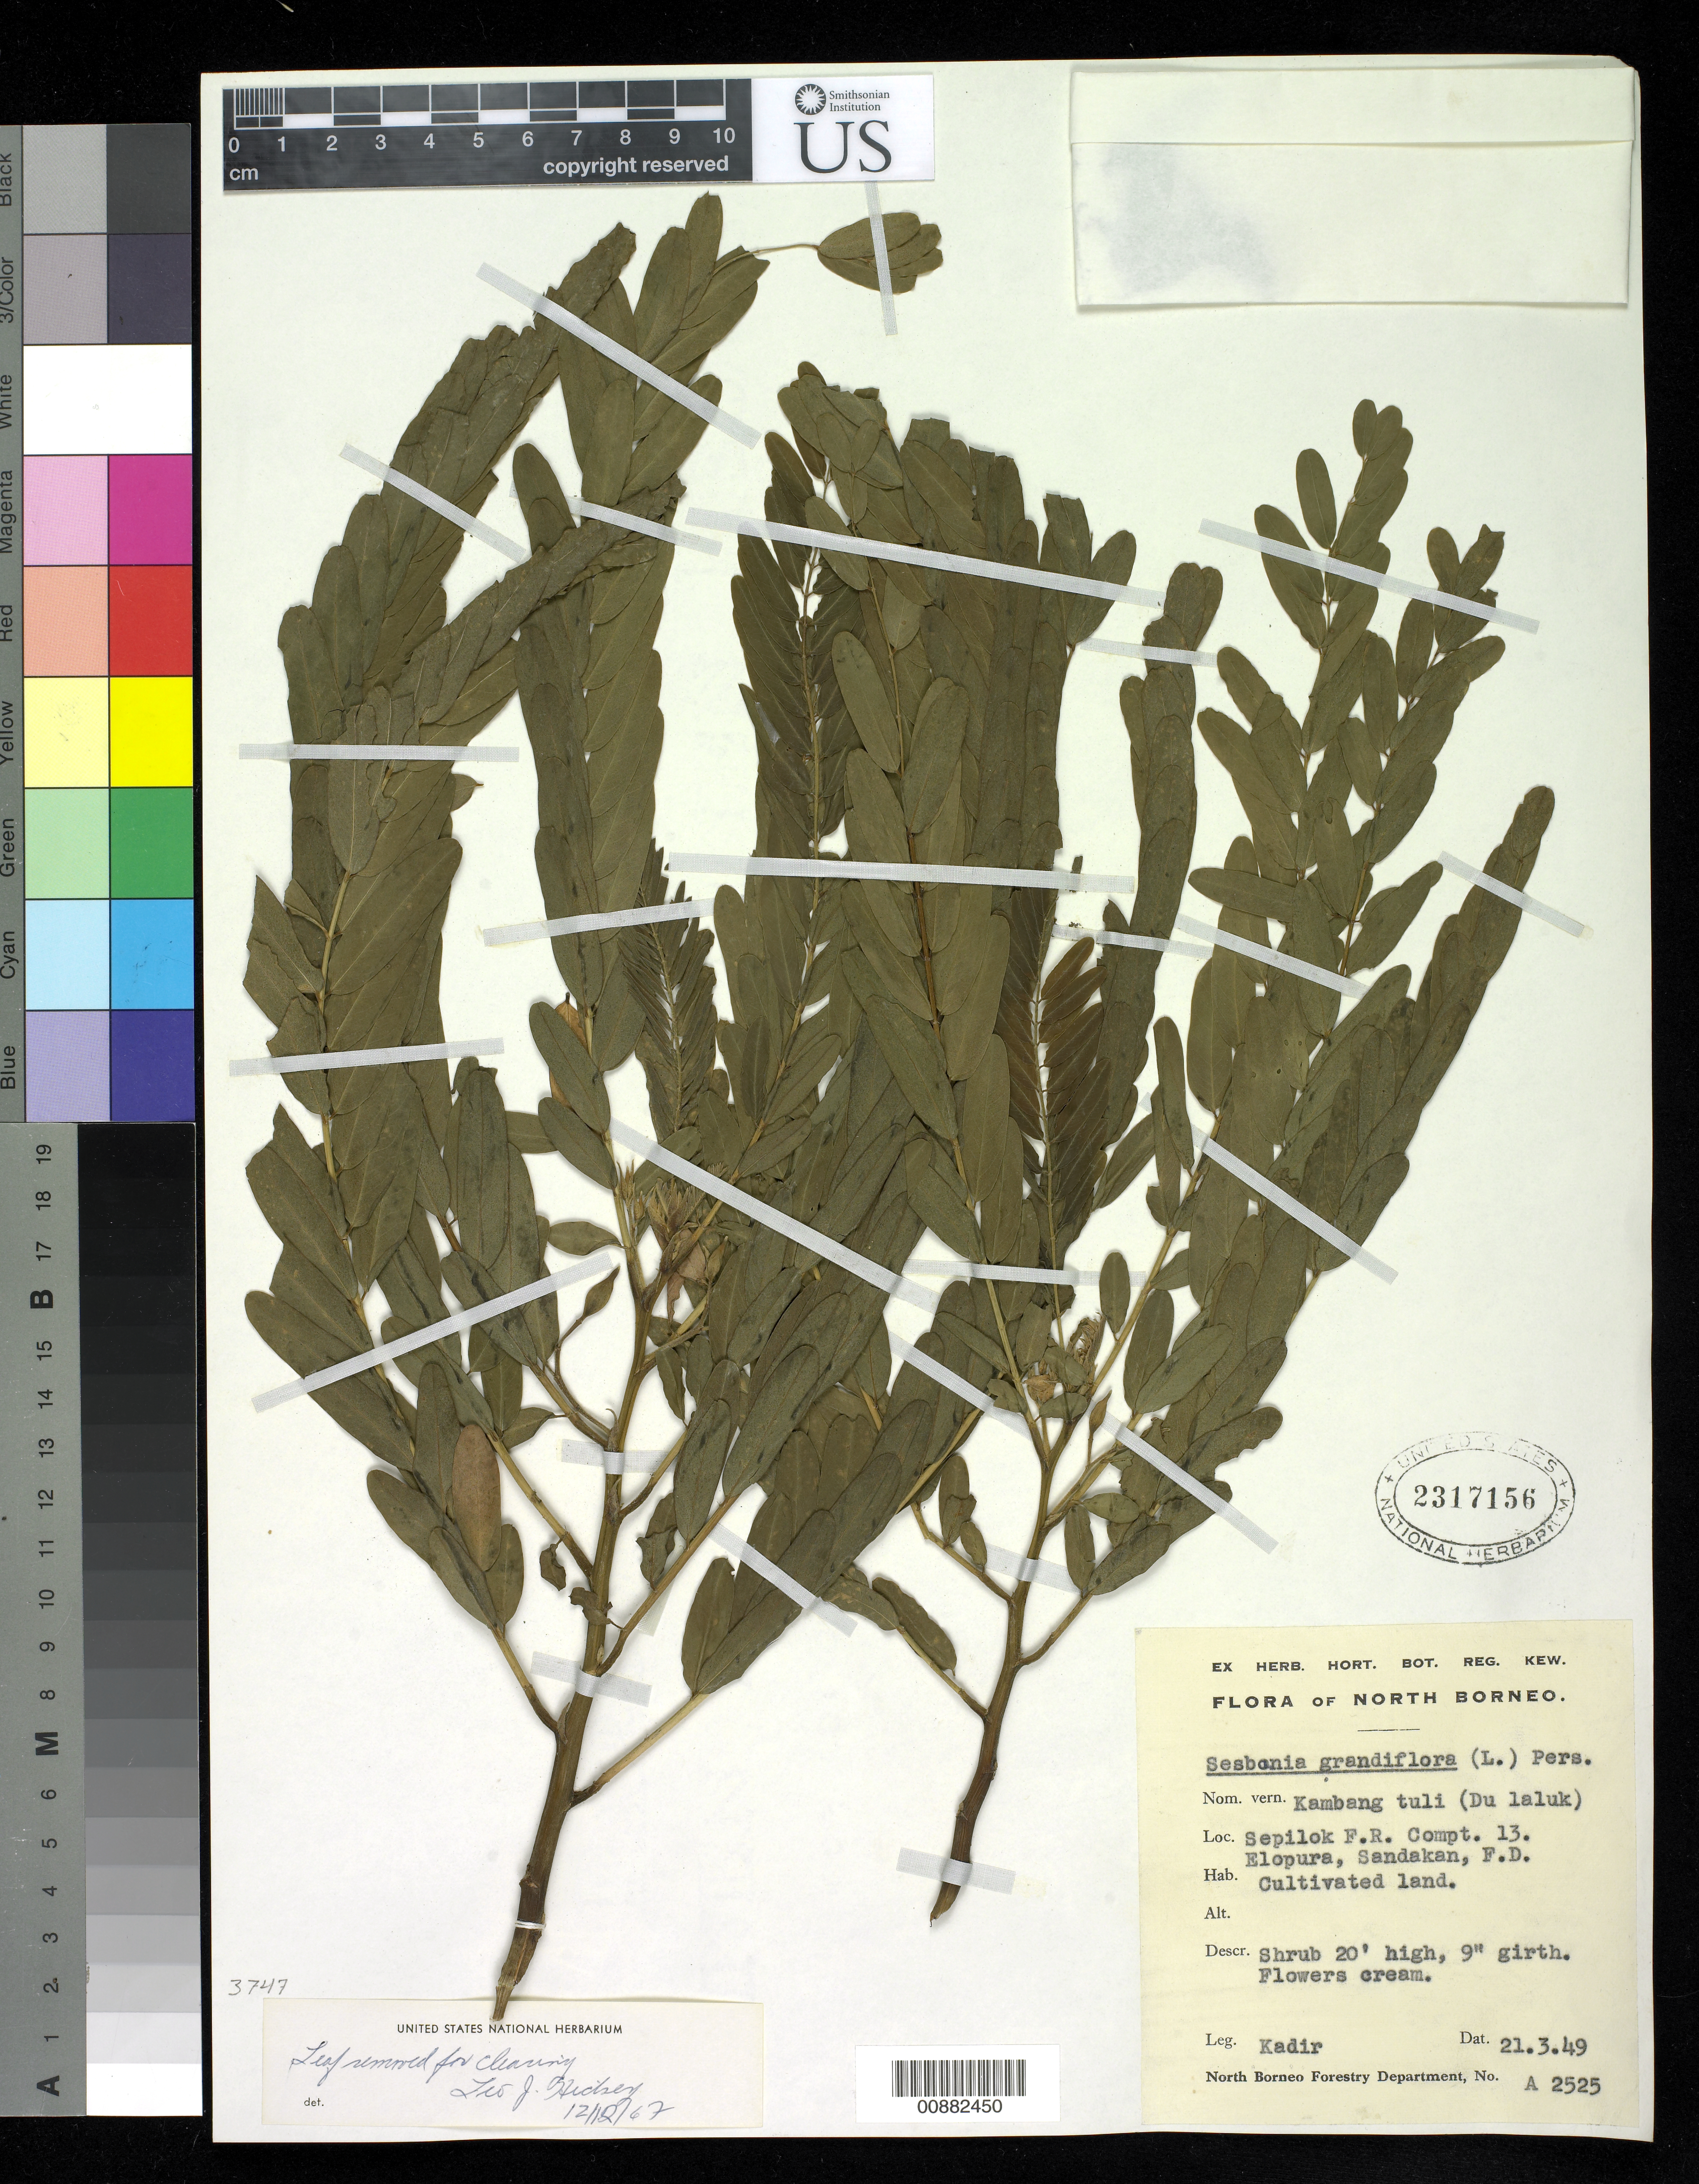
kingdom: Plantae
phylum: Tracheophyta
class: Magnoliopsida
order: Fabales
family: Fabaceae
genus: Sesbania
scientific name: Sesbania grandiflora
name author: (L.) Poir.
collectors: Kadir Bin Abdul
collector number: A 2525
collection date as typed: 21 Mar 1949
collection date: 1949-03-21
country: Malaysia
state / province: Sabah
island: Borneo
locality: Sepilok F.R. Compt. 13. Elopura, Sanakan, F.D.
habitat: Cultivated land.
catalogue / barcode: US 2317156